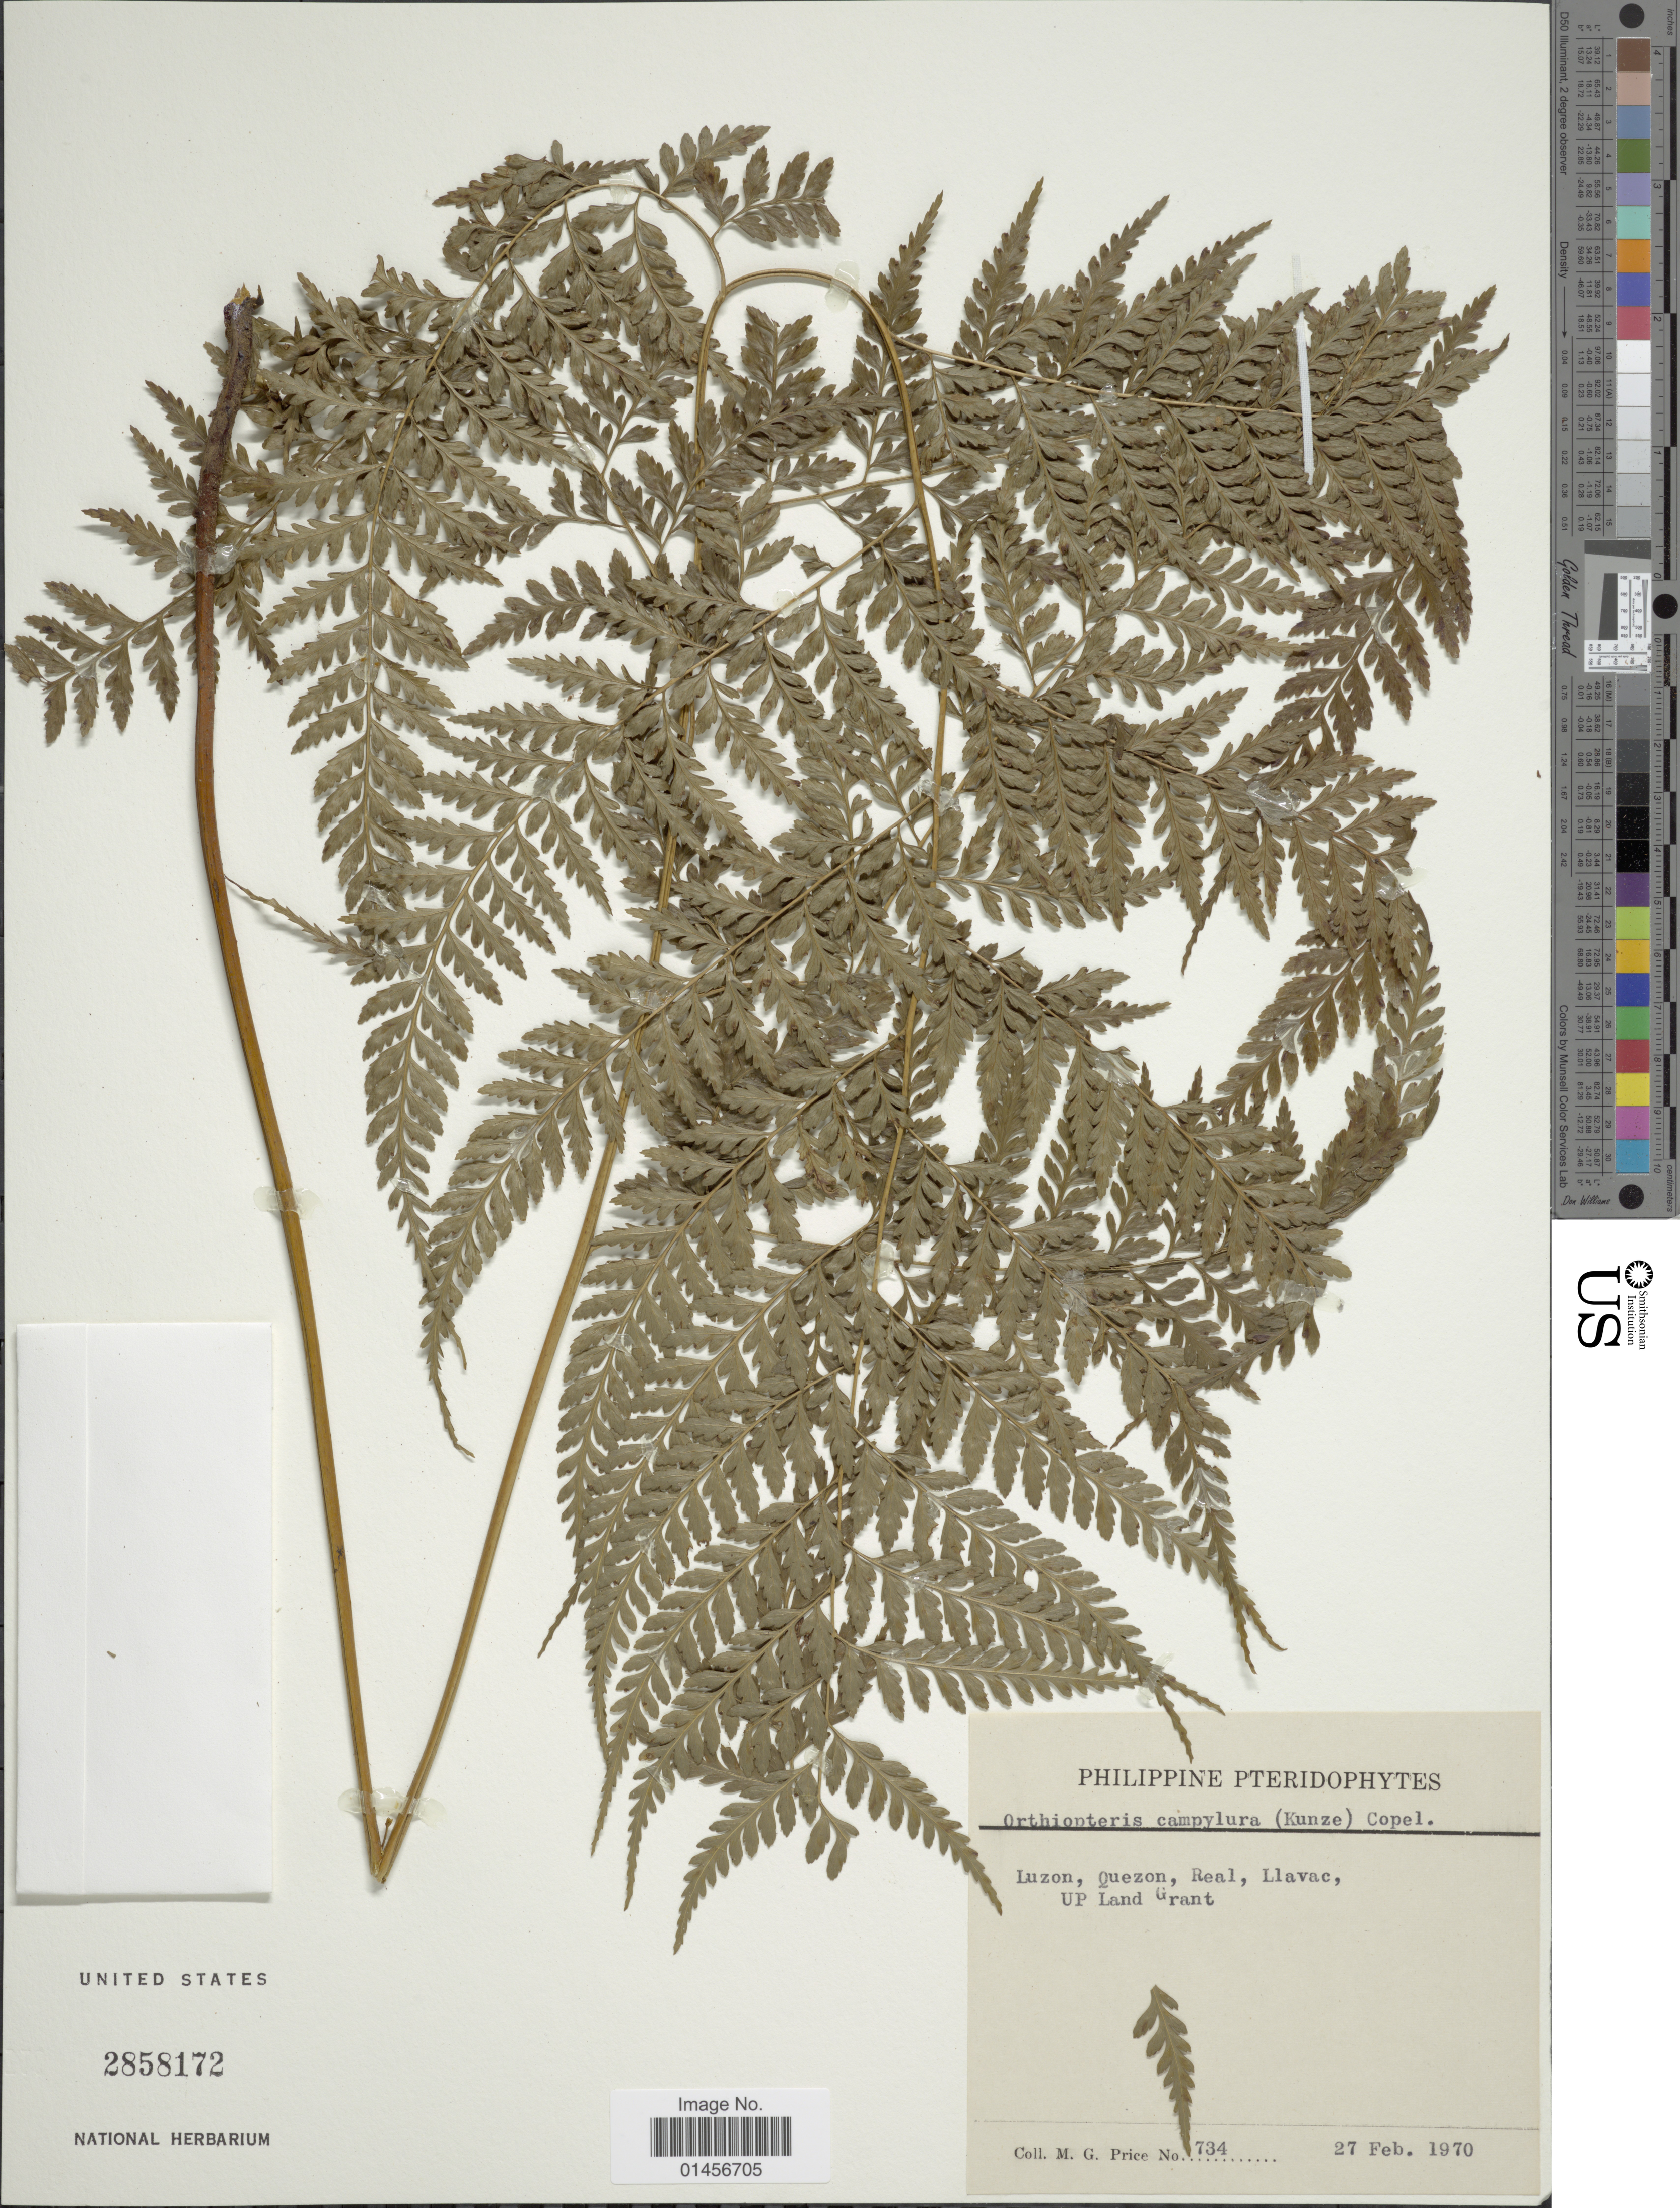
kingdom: Plantae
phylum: Tracheophyta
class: Polypodiopsida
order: Polypodiales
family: Saccolomataceae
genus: Saccoloma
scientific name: Saccoloma tenue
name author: (Brack.) Mett.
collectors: M. G. Price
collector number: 734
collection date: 1970-02-27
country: Philippines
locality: Philippine, Luzon, Quezon, Real, Llavac, Up Land Grant.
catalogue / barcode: US 2858172